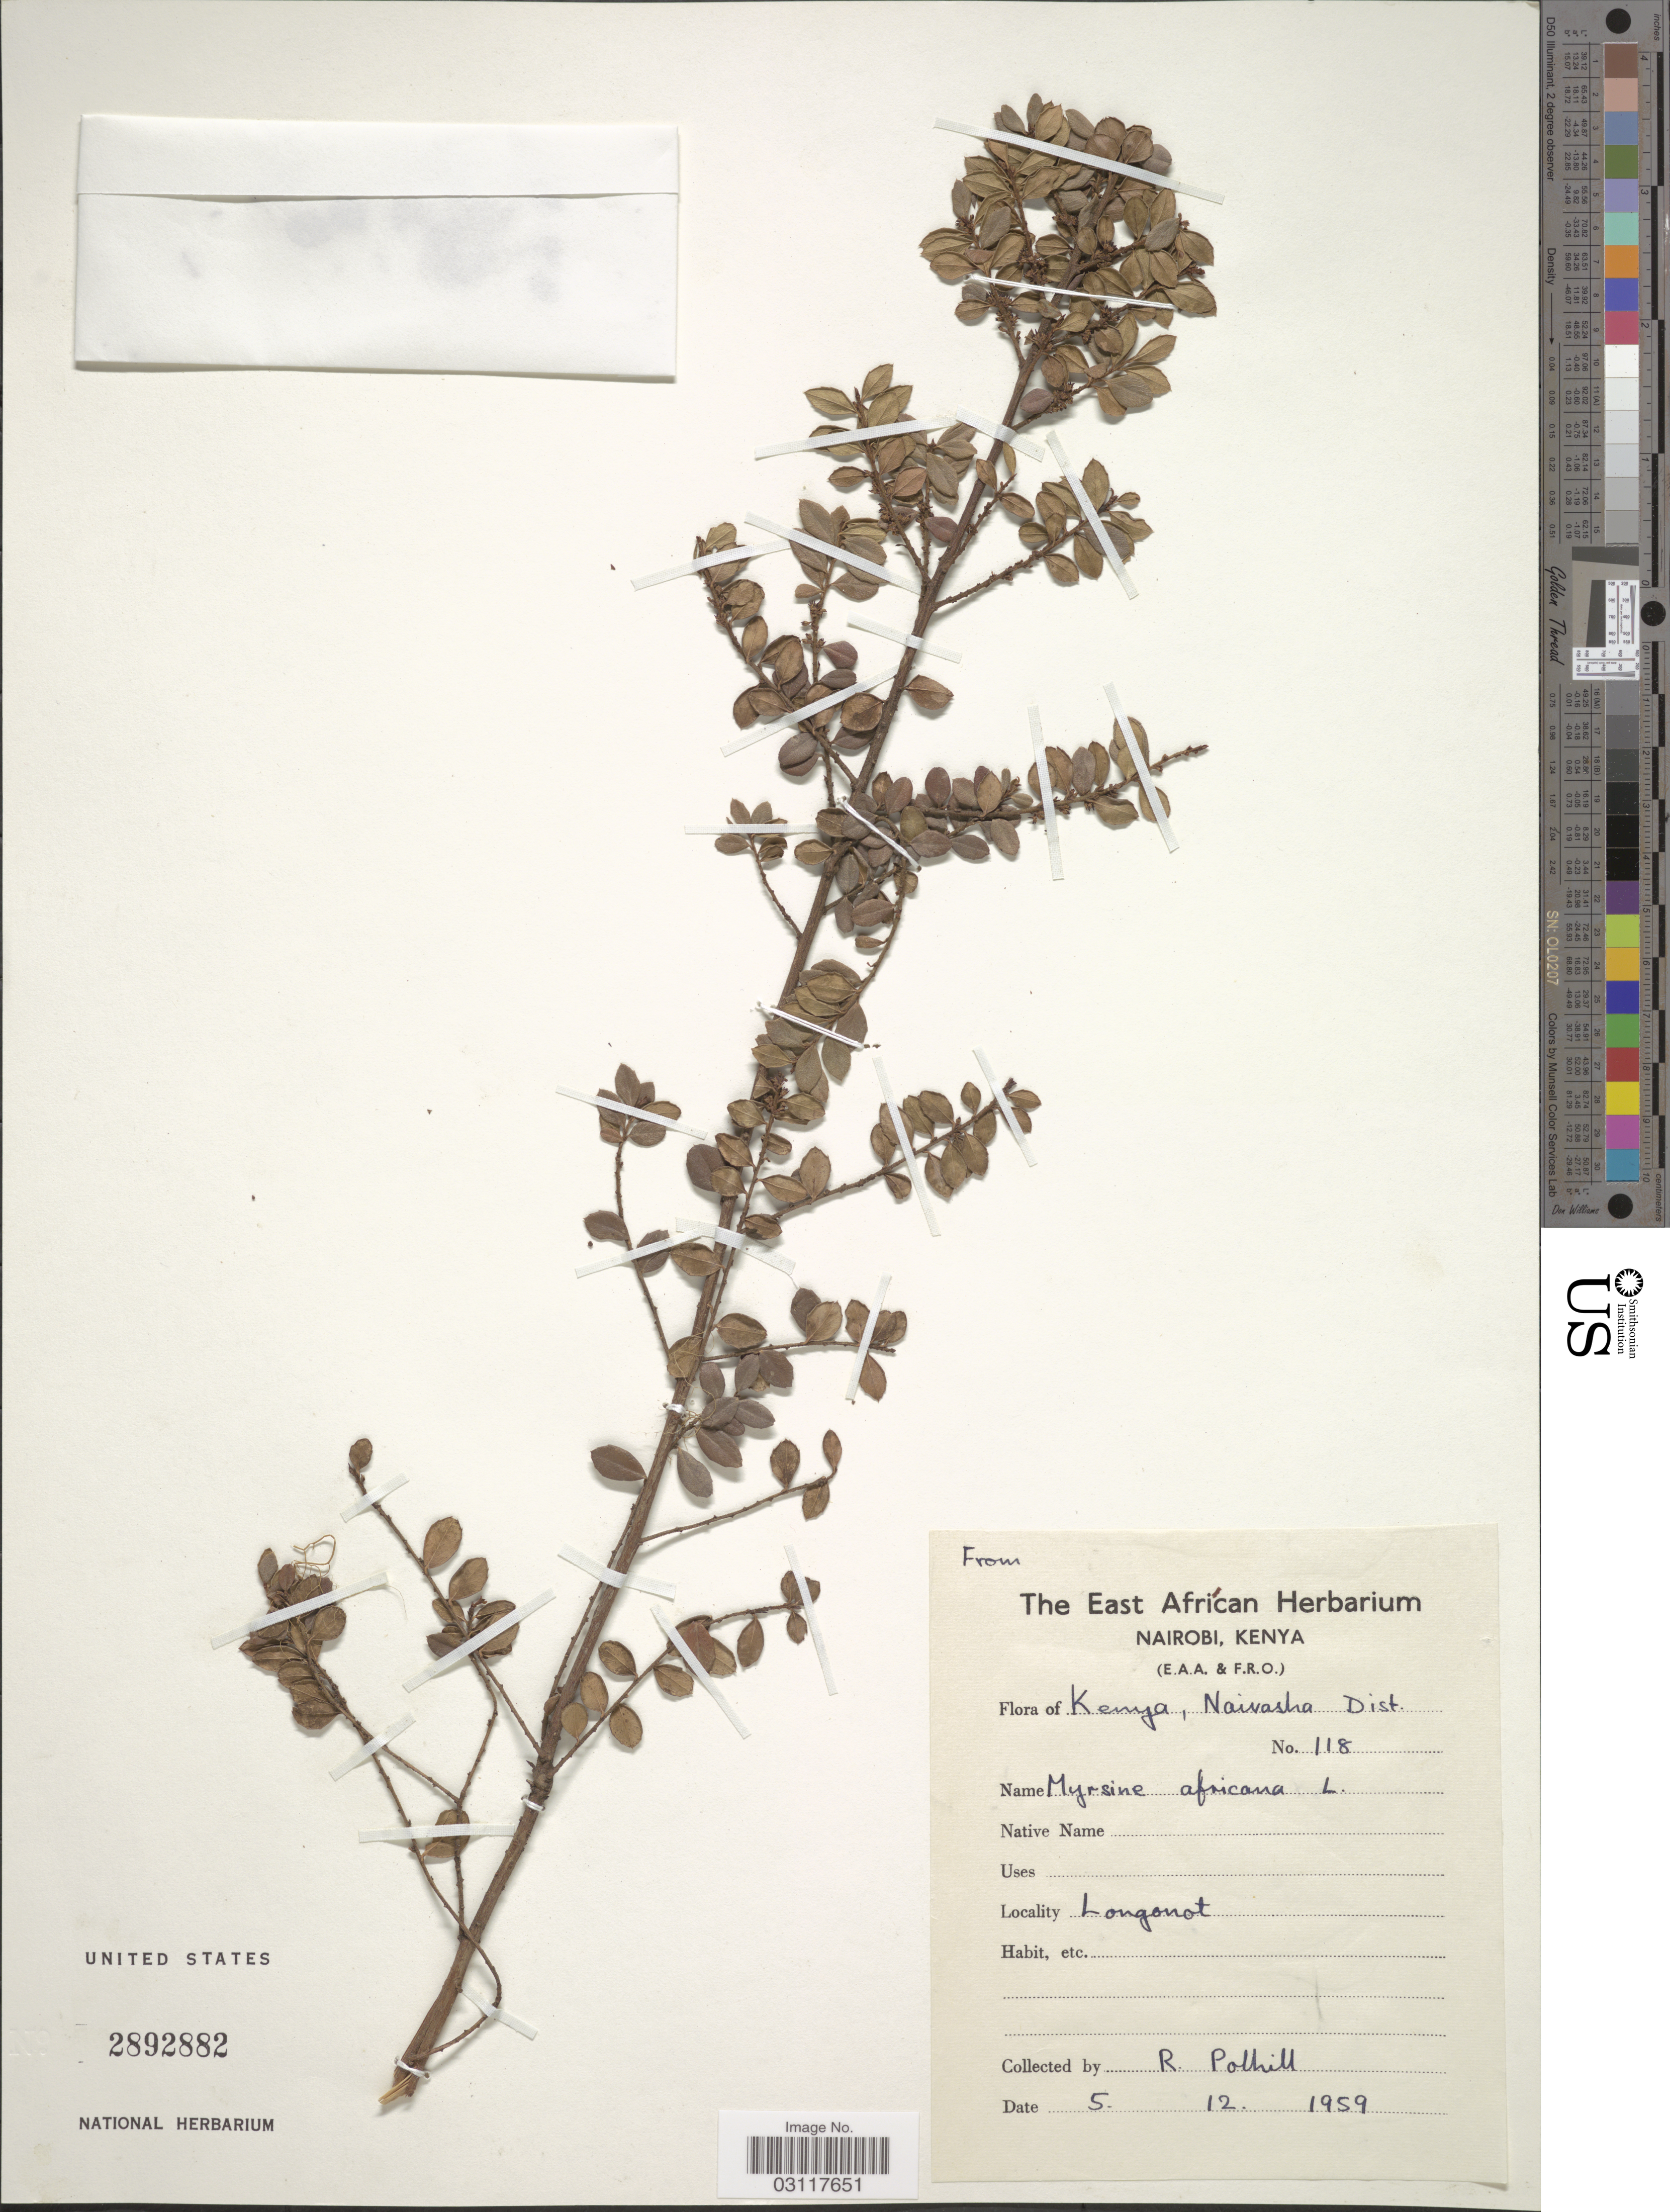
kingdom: Plantae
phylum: Tracheophyta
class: Magnoliopsida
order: Ericales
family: Primulaceae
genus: Myrsine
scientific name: Myrsine africana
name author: L.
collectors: R. M. Polhill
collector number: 118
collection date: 1959-11-05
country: Kenya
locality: Naivasha Dist., Longonot.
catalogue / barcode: US 2892882